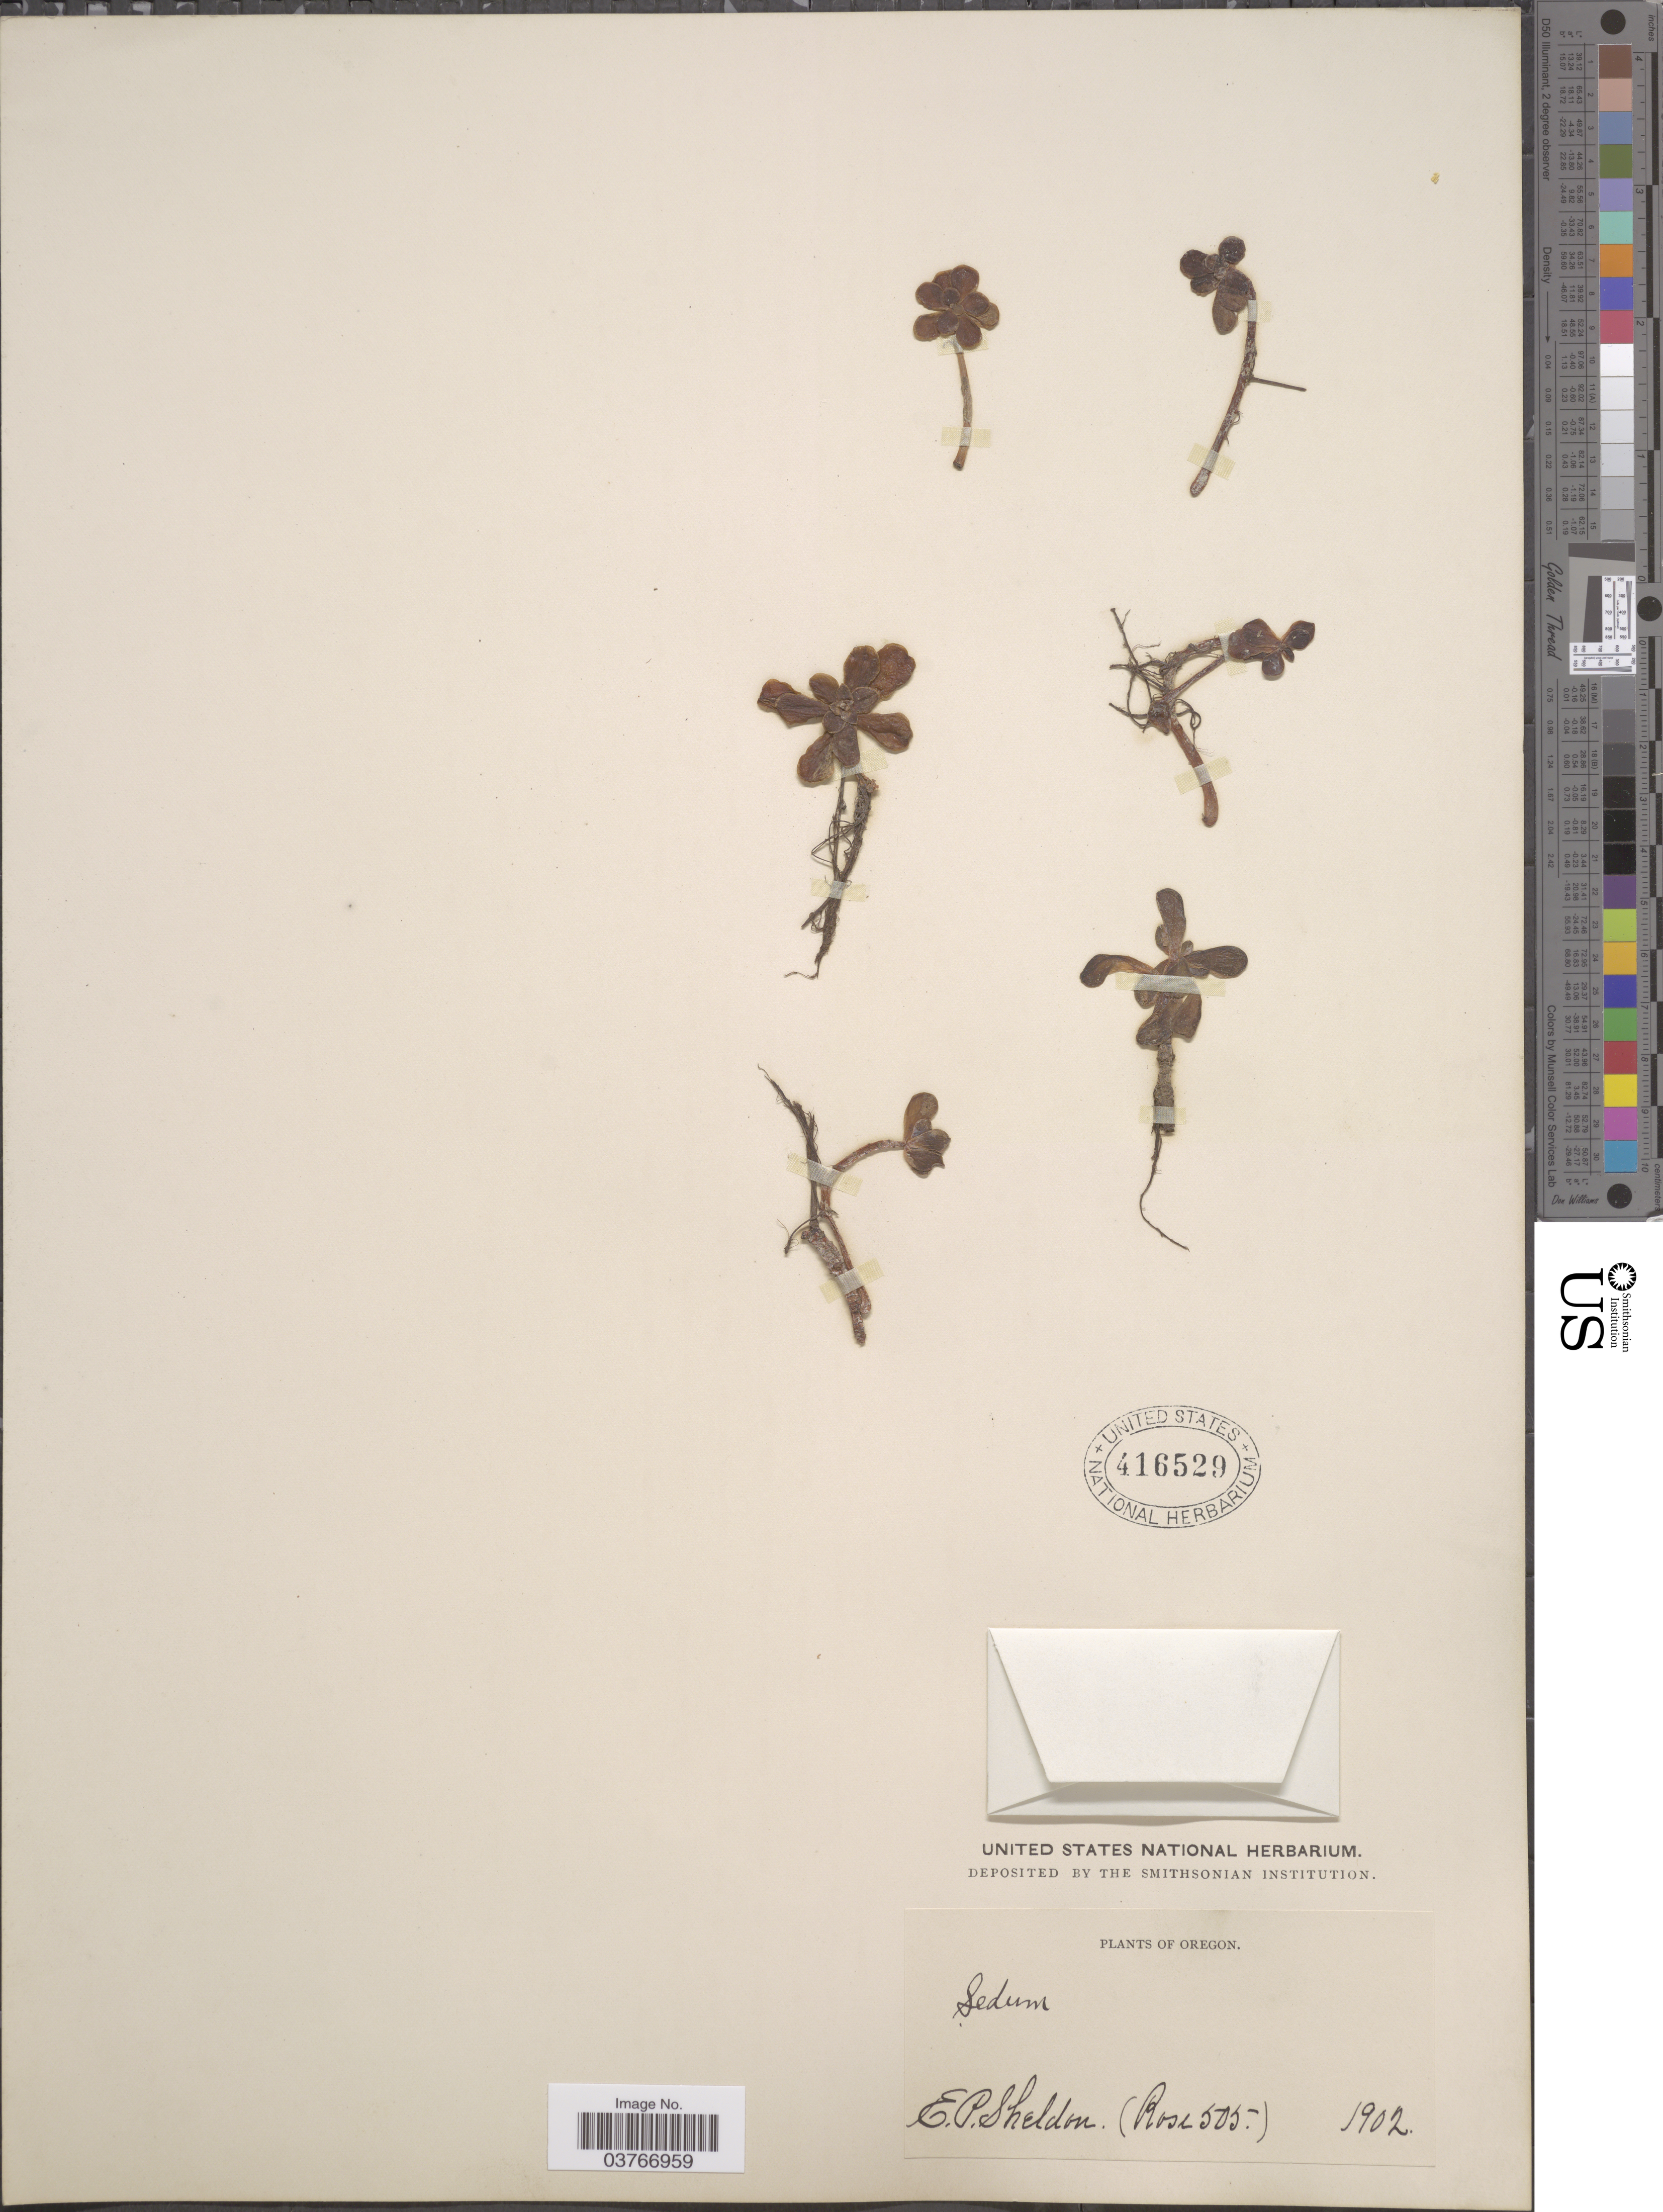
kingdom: Plantae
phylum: Tracheophyta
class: Magnoliopsida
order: Saxifragales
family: Crassulaceae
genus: Sedum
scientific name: Sedum sp.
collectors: E. P. Sheldon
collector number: Rose505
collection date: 1902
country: United States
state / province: Oregon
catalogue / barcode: US 416529